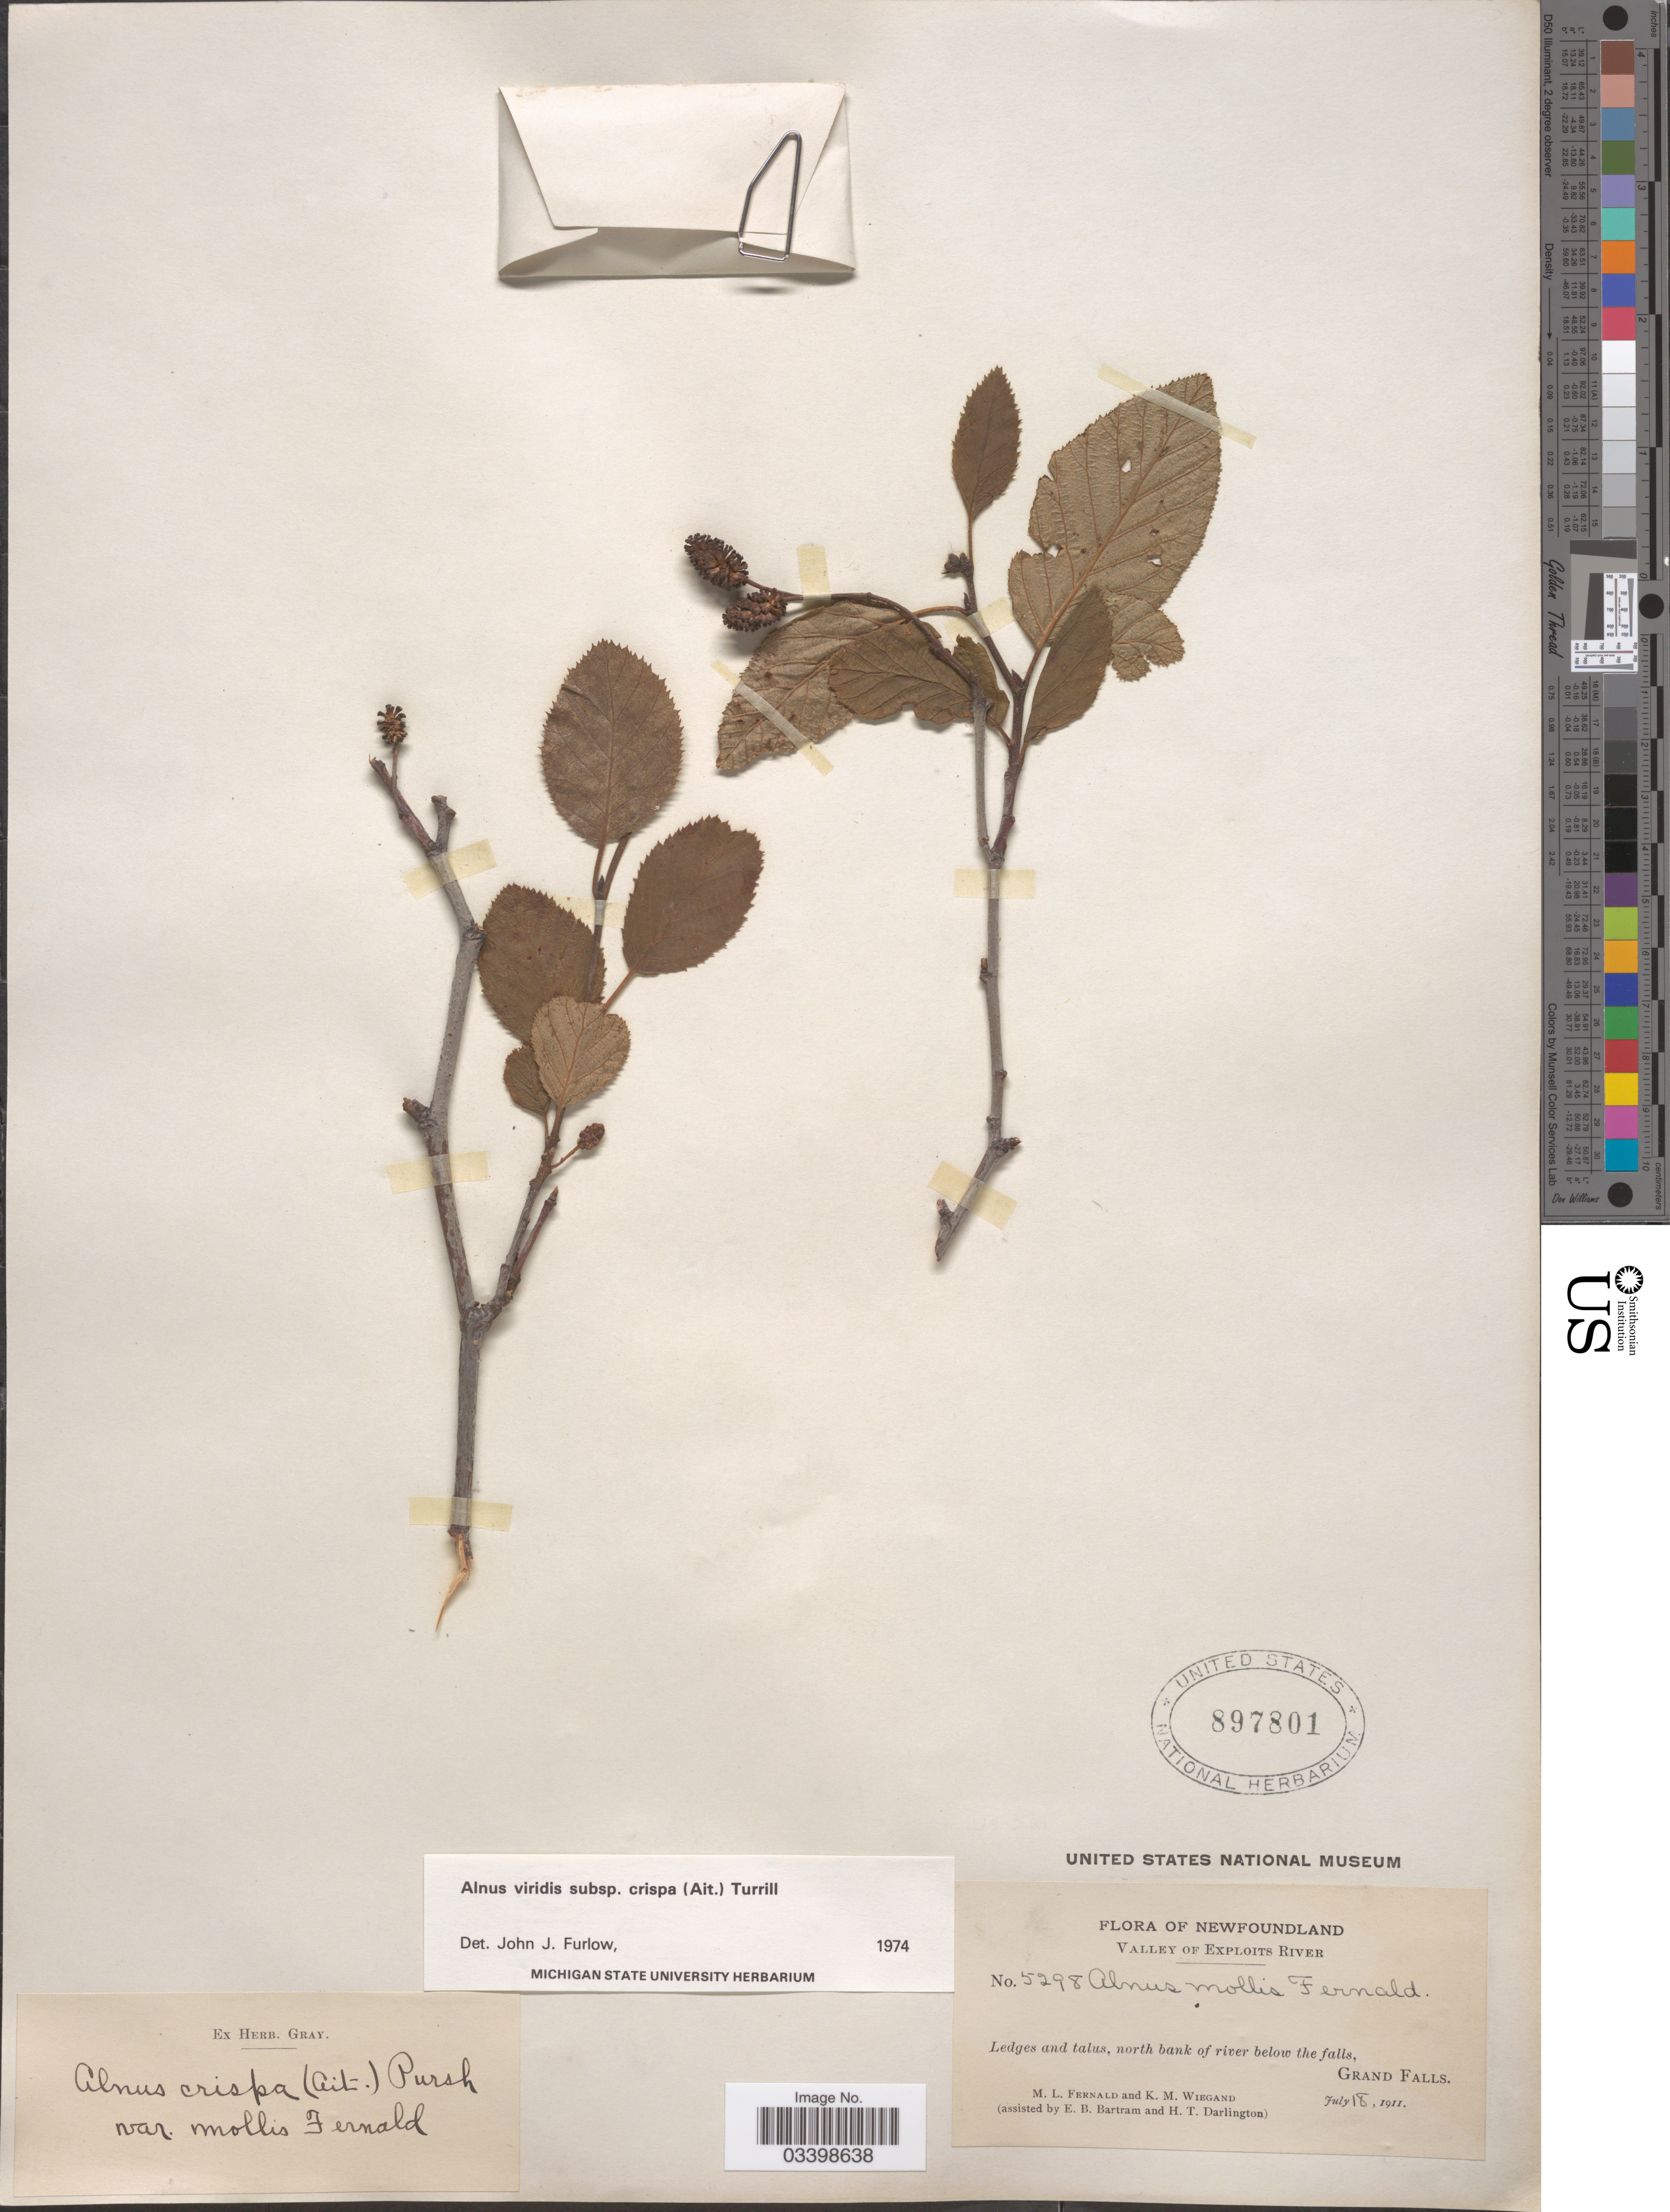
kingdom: Plantae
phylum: Tracheophyta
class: Magnoliopsida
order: Fagales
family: Betulaceae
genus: Alnus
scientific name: Alnus viridis subsp. crispa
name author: (Aiton) Turrill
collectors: M. L. Fernald, K. M. Wiegand, E. B. Bartram & H. Darlington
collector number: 5298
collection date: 1911-07-18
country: Canada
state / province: Newfoundland and Labrador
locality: Valley of Exploits River. North bank of river below the falls, Grand Falls.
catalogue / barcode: US 897801